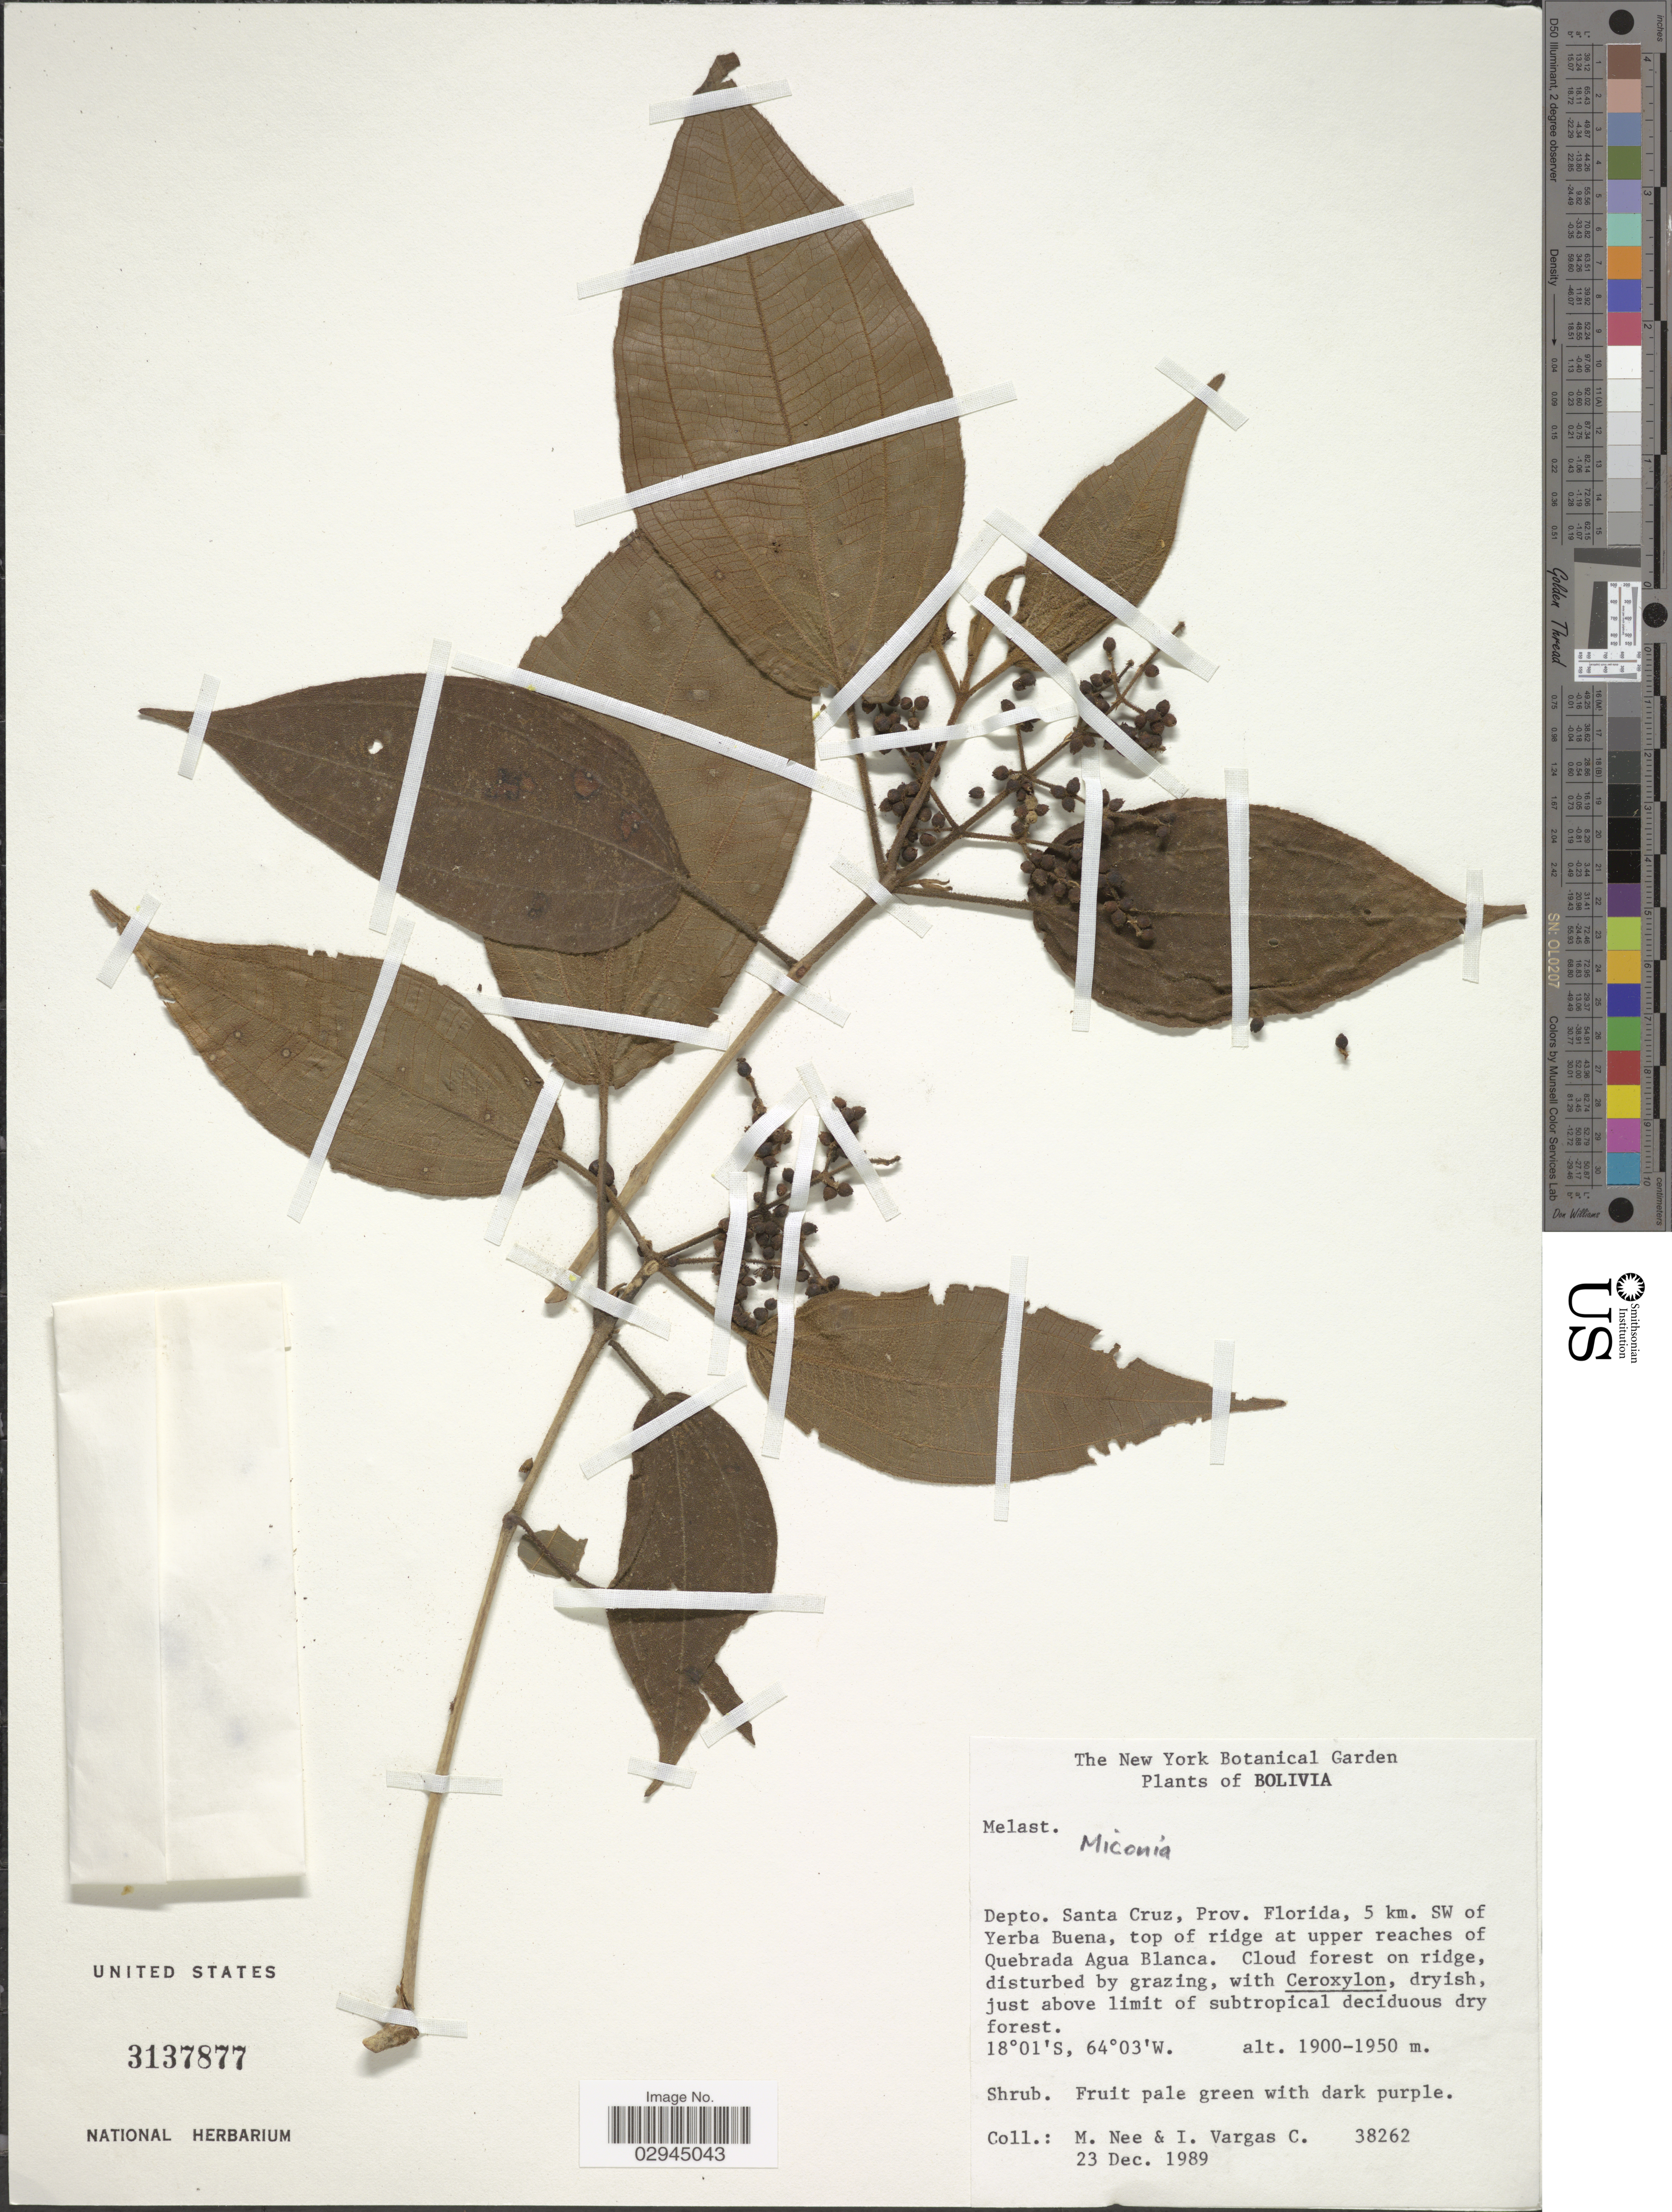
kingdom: Plantae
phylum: Tracheophyta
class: Magnoliopsida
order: Myrtales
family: Melastomataceae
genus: Miconia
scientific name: Miconia sp.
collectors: M. Nee & I. Vargas C.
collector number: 38262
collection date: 1989-12-23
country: Bolivia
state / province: Santa Cruz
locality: Depto. Santa Cruz, Prov. Florida, 5 km. SW of Yerba Buena, top of ridge at upper reaches of Quebrada Agua Blanca.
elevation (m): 1900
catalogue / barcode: US 3137877